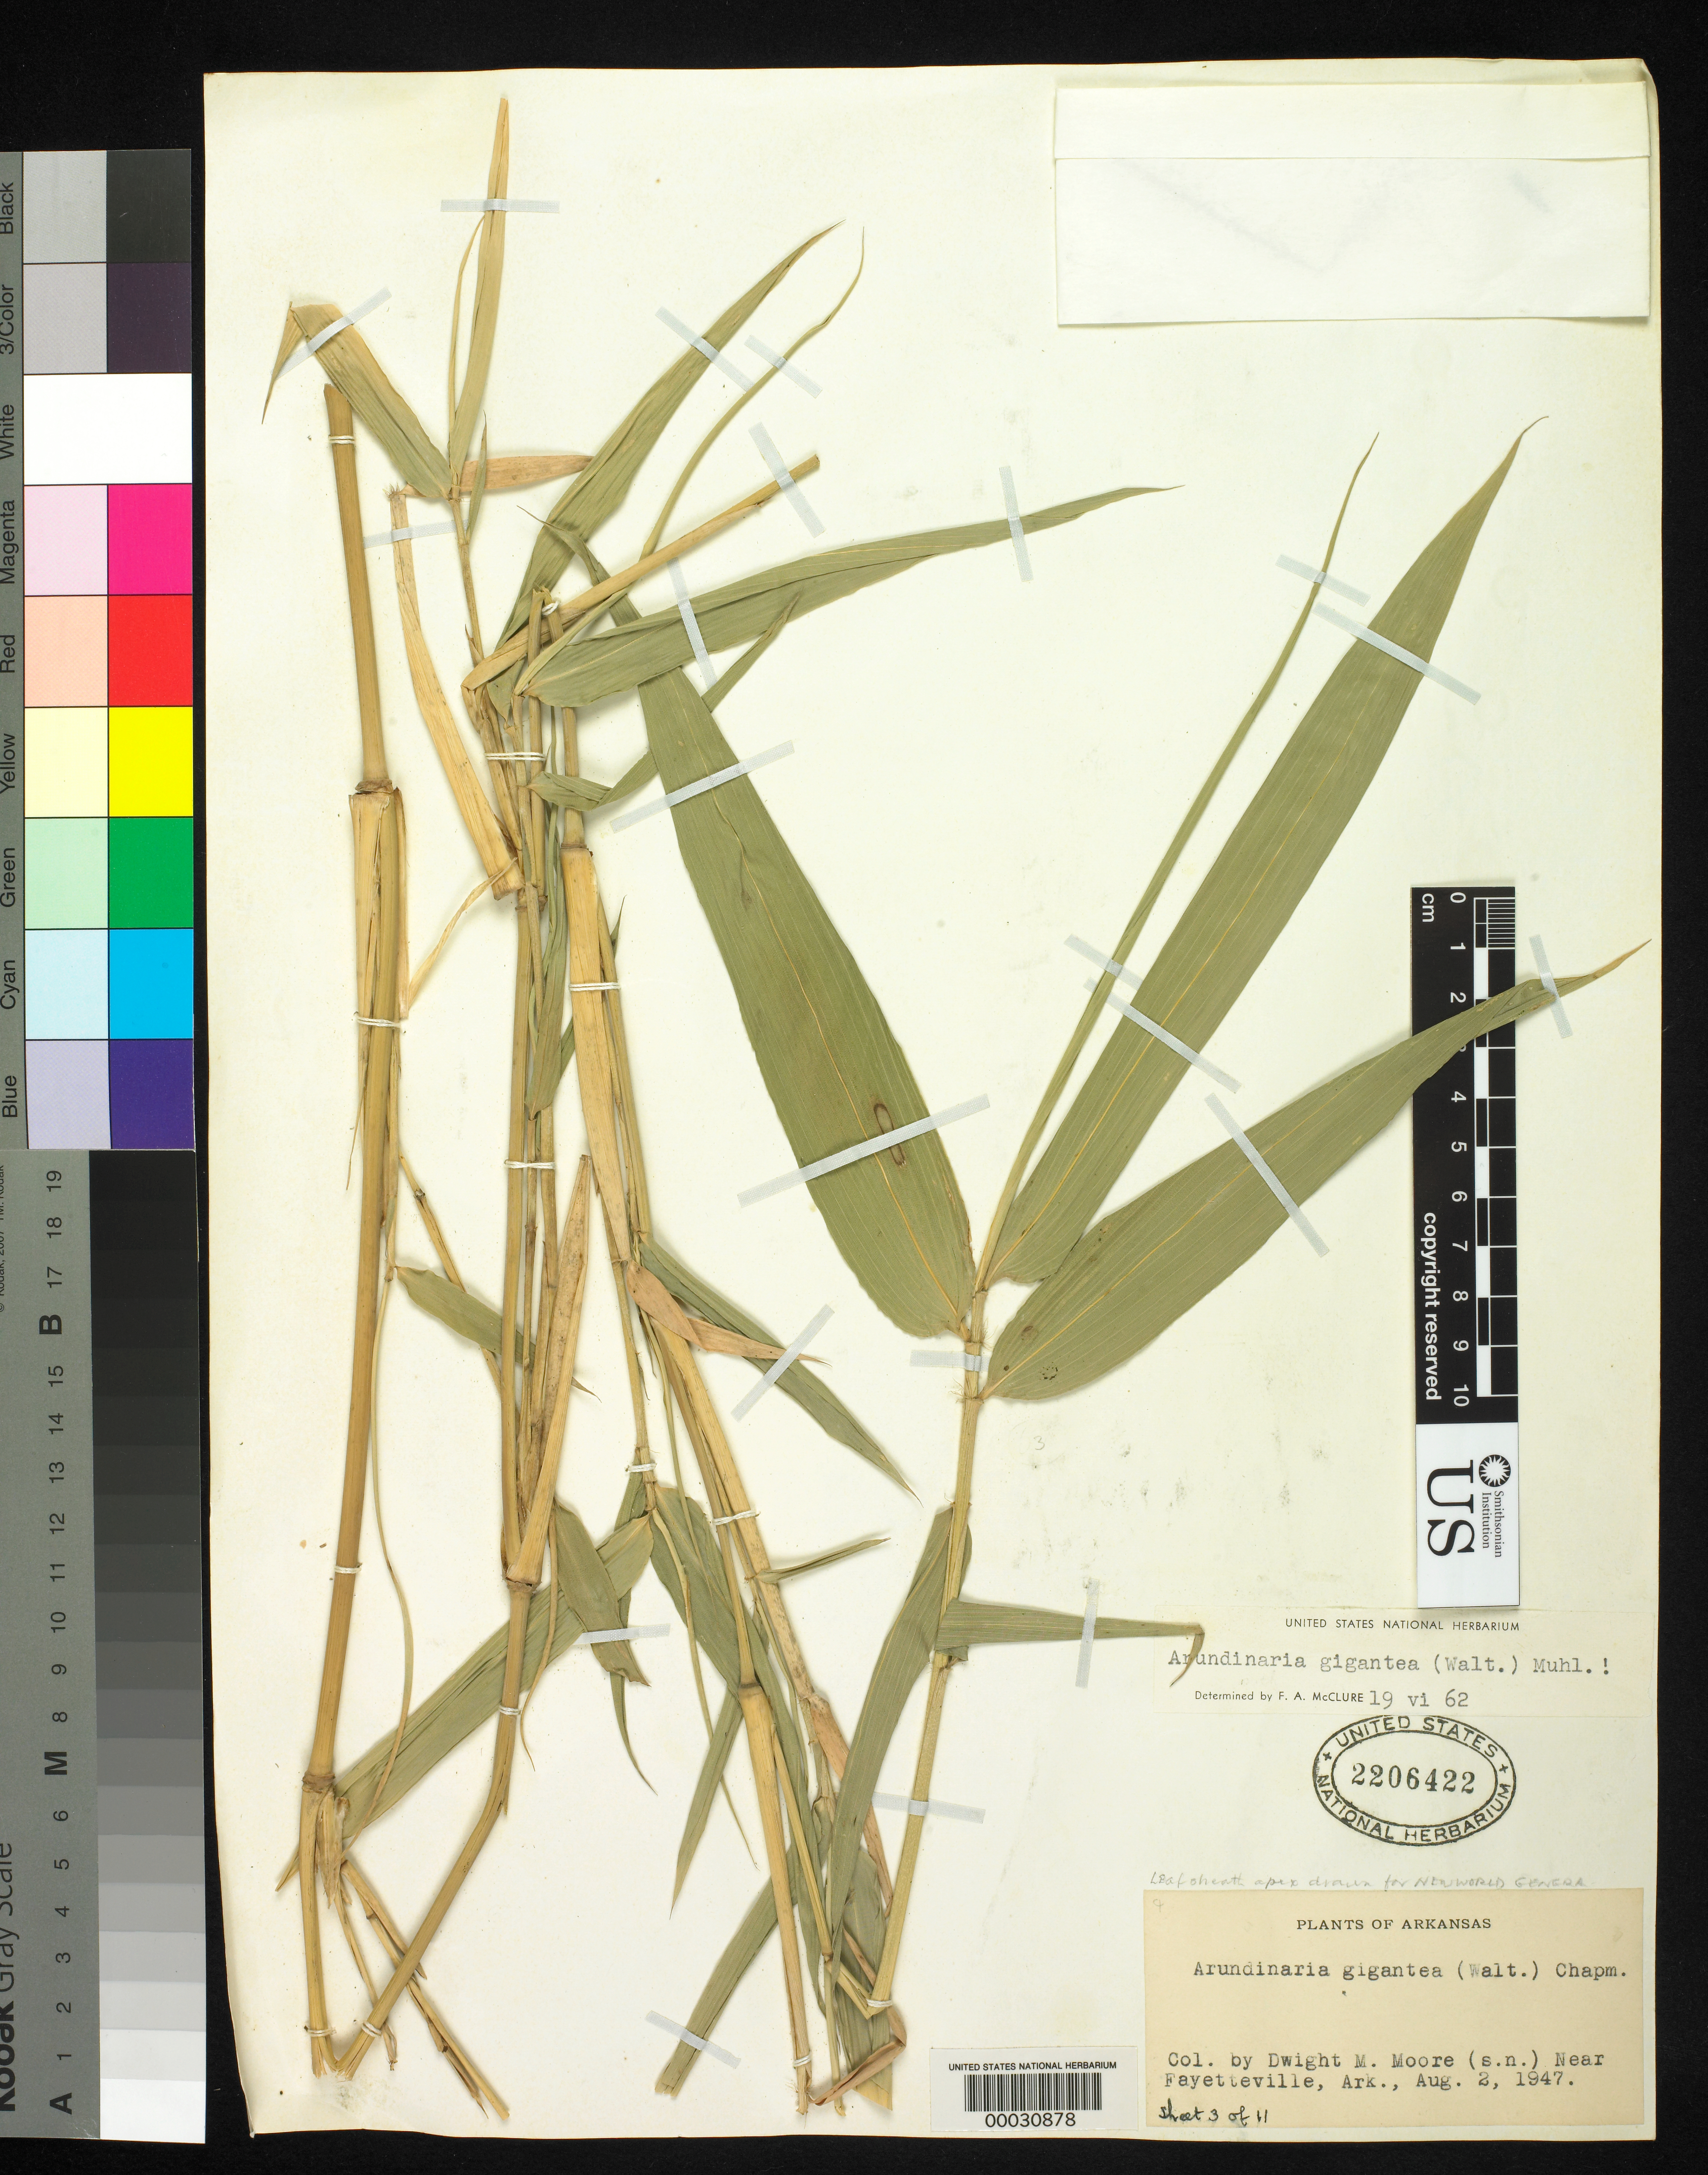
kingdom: Plantae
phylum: Tracheophyta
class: Liliopsida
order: Poales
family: Poaceae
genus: Arundinaria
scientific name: Arundinaria gigantea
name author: (Walter) Muhl.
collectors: D. Moore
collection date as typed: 02 Aug 1947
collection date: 1947-08-02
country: United States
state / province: Arkansas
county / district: Washington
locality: Fayetterville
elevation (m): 336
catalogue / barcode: US 2206422